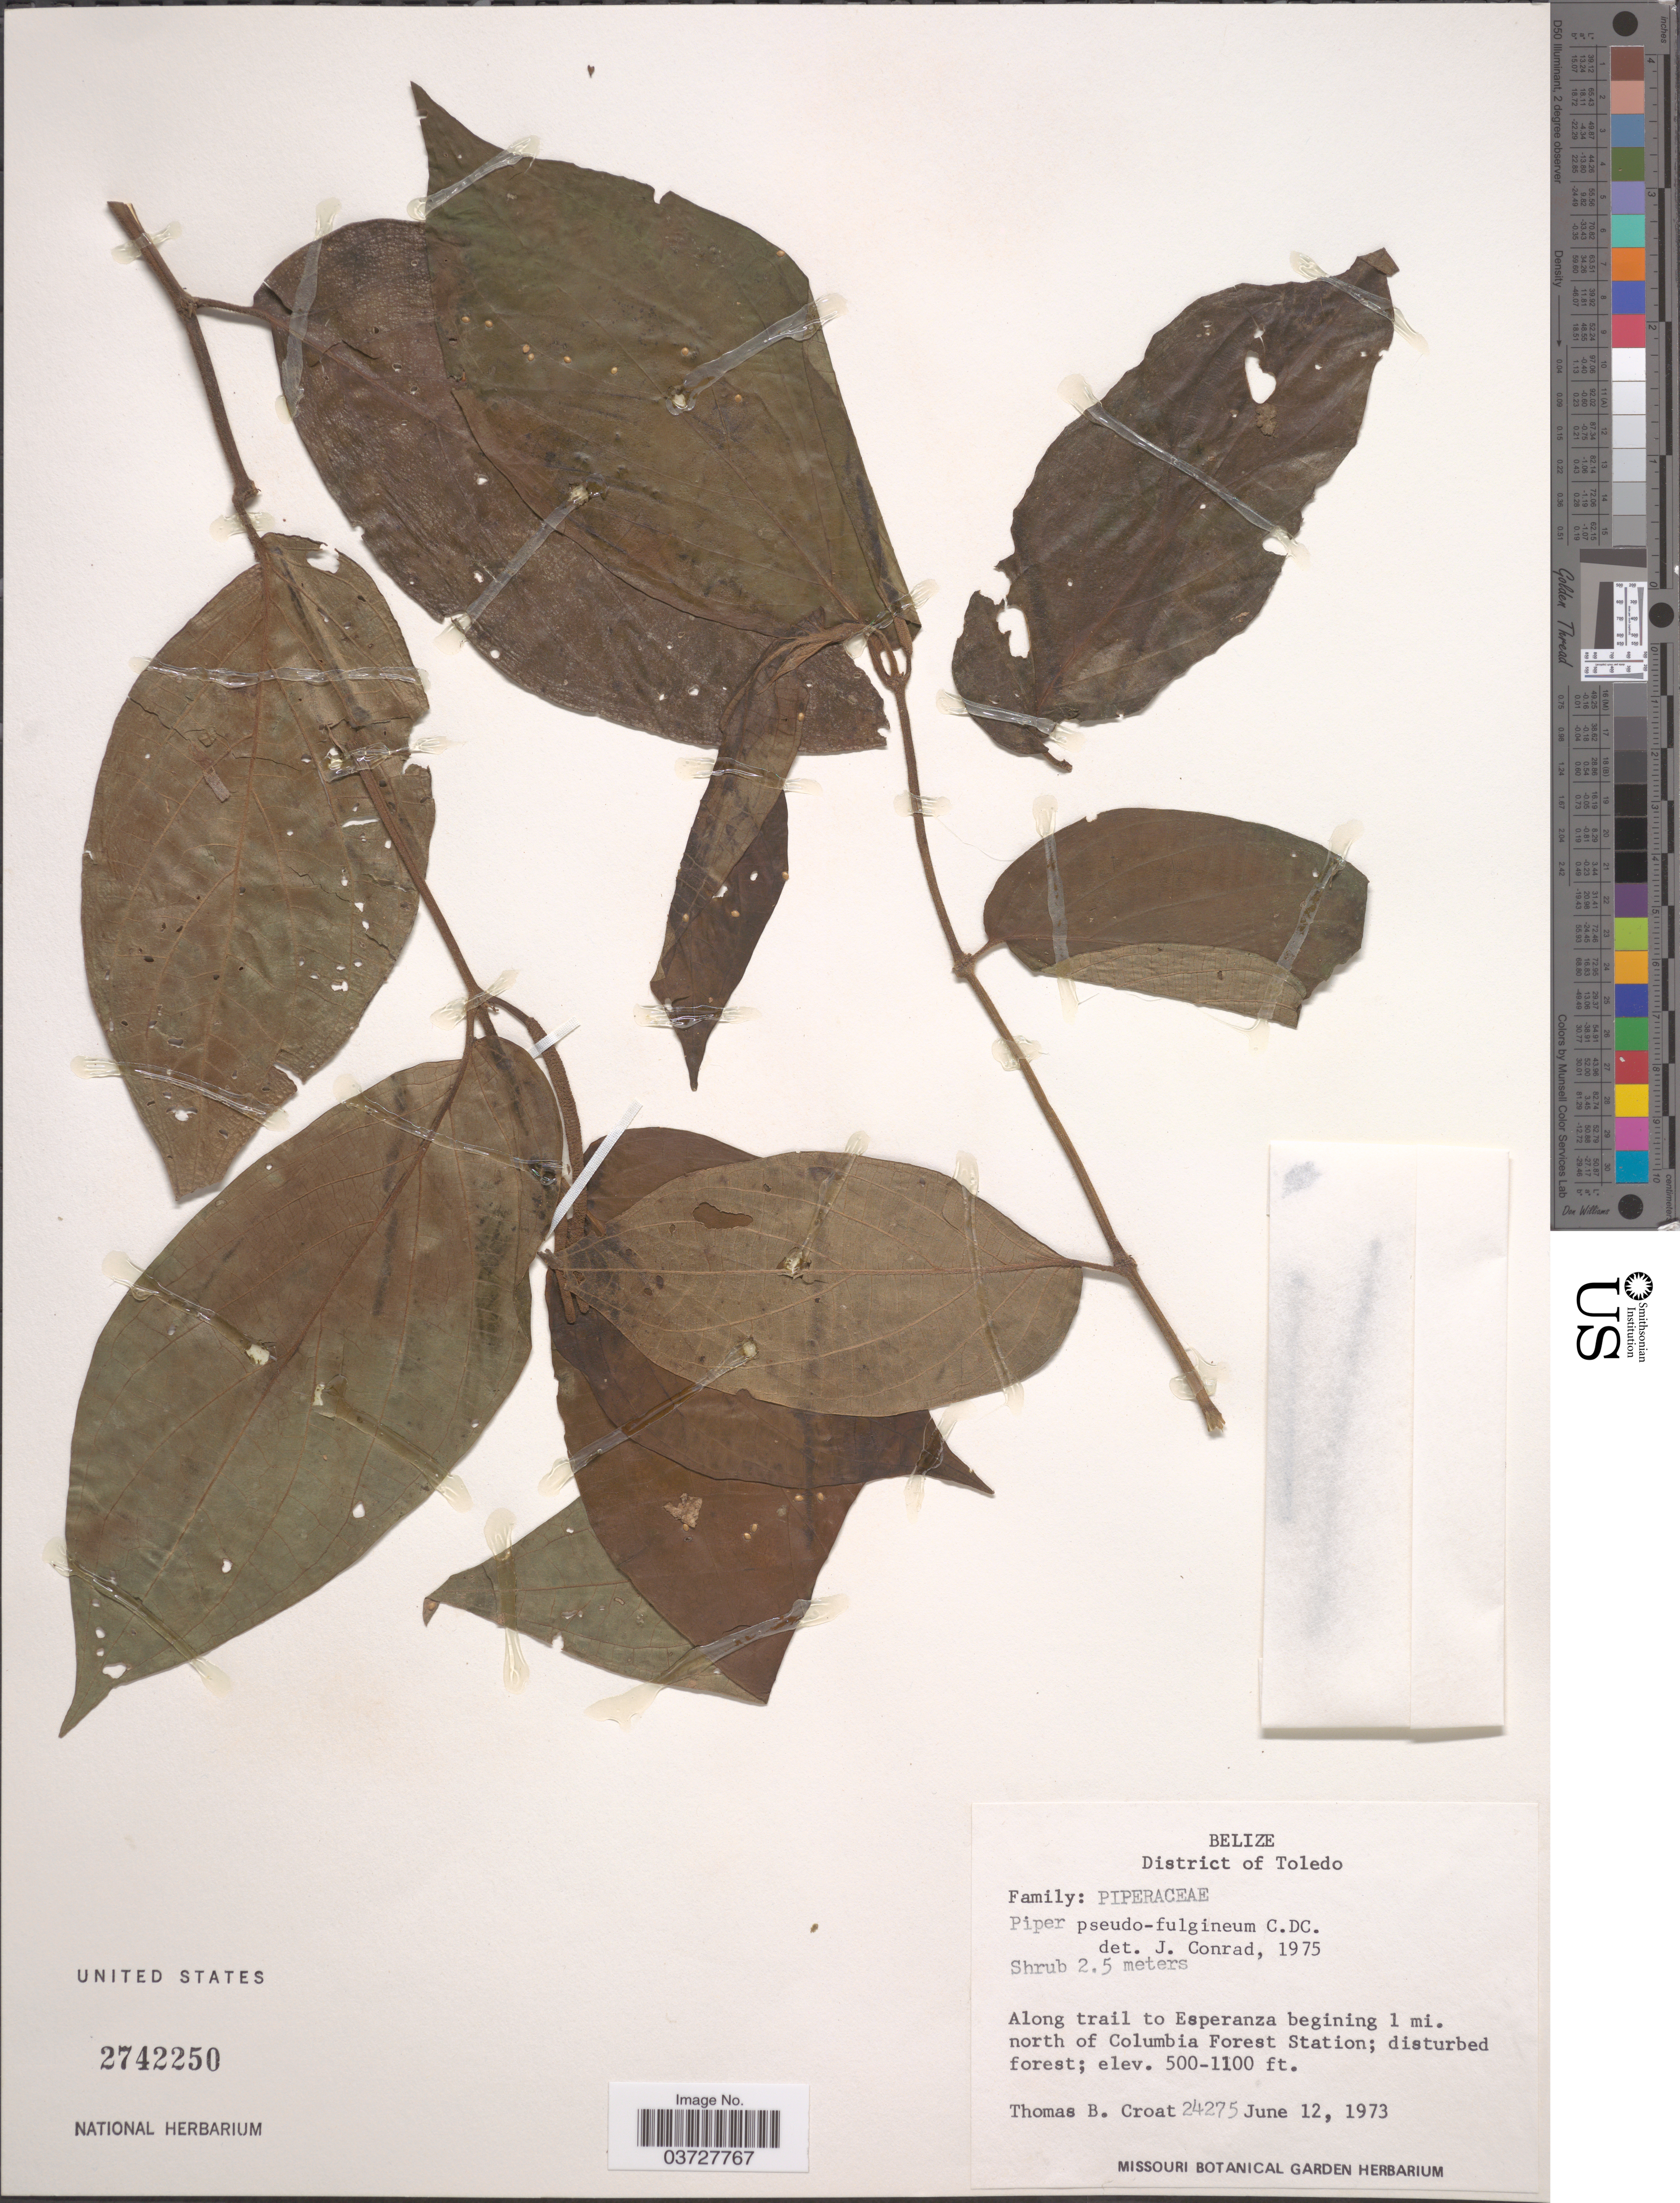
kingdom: Plantae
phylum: Tracheophyta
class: Magnoliopsida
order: Piperales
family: Piperaceae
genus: Piper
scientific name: Piper pseudofuligineum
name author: C. DC.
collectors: T. B. Croat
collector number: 24275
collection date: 1973-06-12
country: Belize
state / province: Toledo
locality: District of Toledo. Along trail to Esperanza beginning 1 mi. north of Columbia Forest Station.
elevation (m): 152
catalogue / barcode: US 2742250